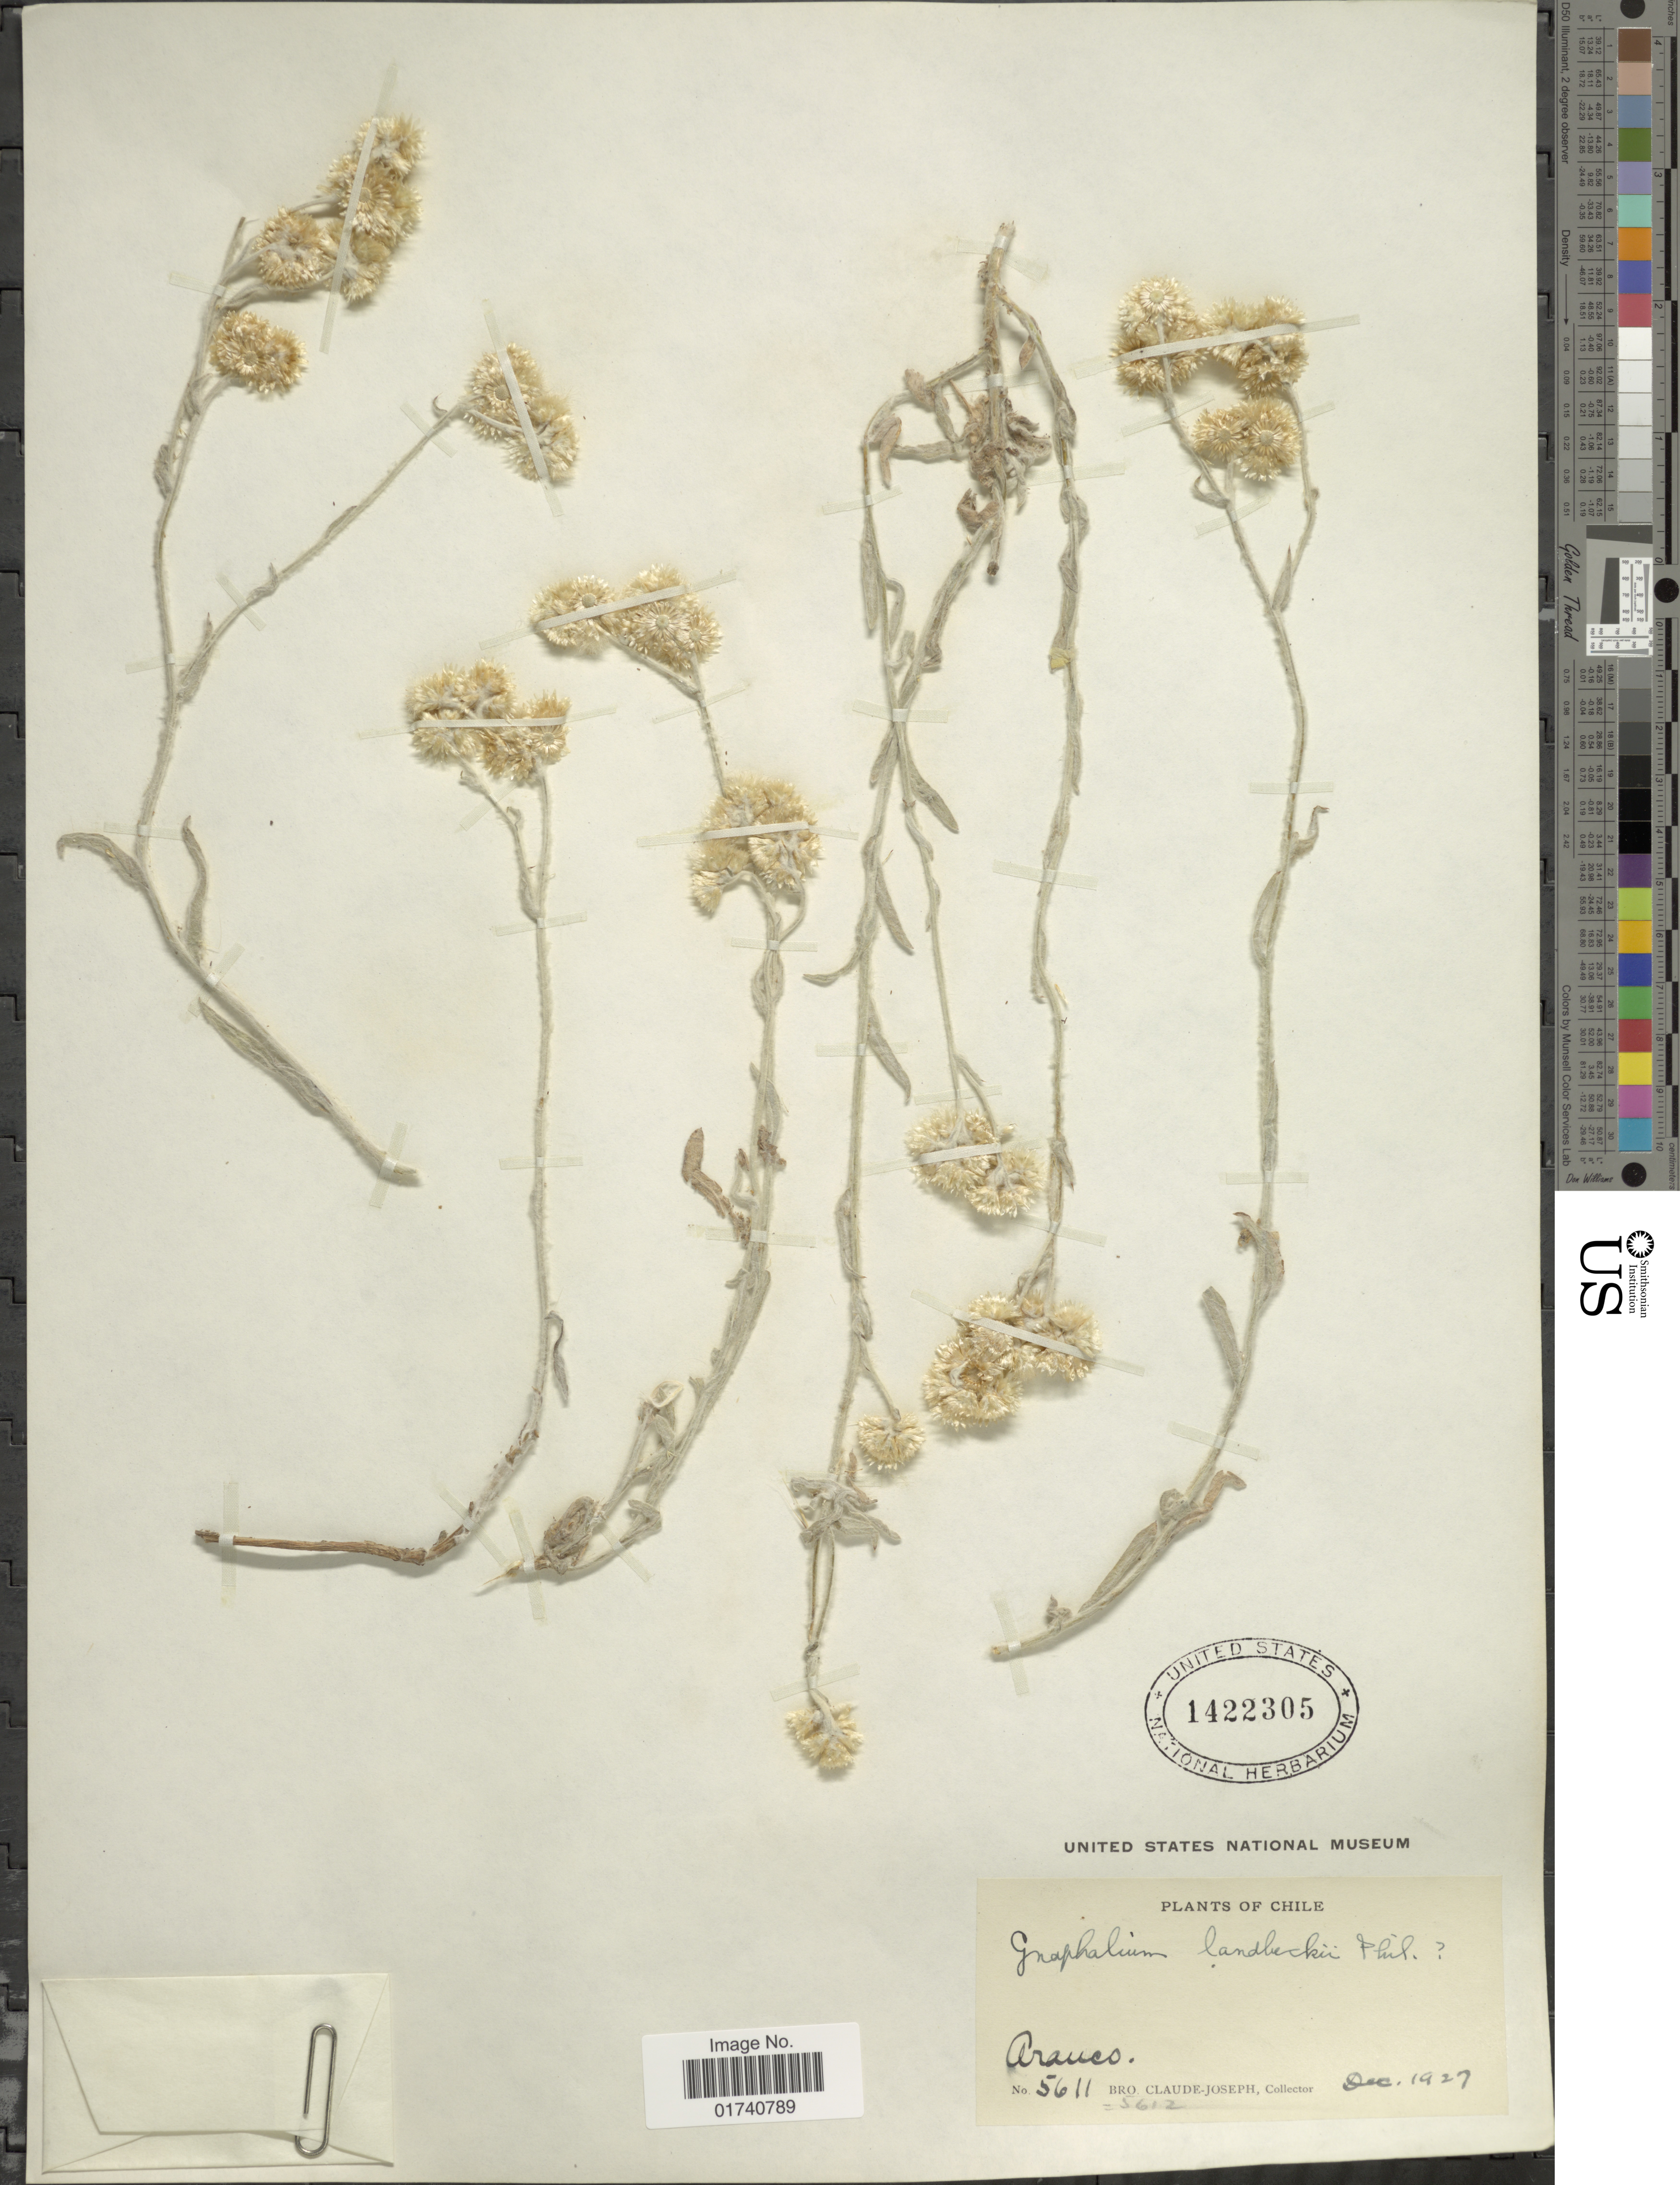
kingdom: Plantae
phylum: Tracheophyta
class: Magnoliopsida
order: Asterales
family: Asteraceae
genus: Pseudognaphalium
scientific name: Pseudognaphalium landbeckii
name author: (Phil.) Anderb.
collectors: Bro. Claude-Joseph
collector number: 5611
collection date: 1927-12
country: Chile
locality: Arauco.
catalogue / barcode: US 1242305